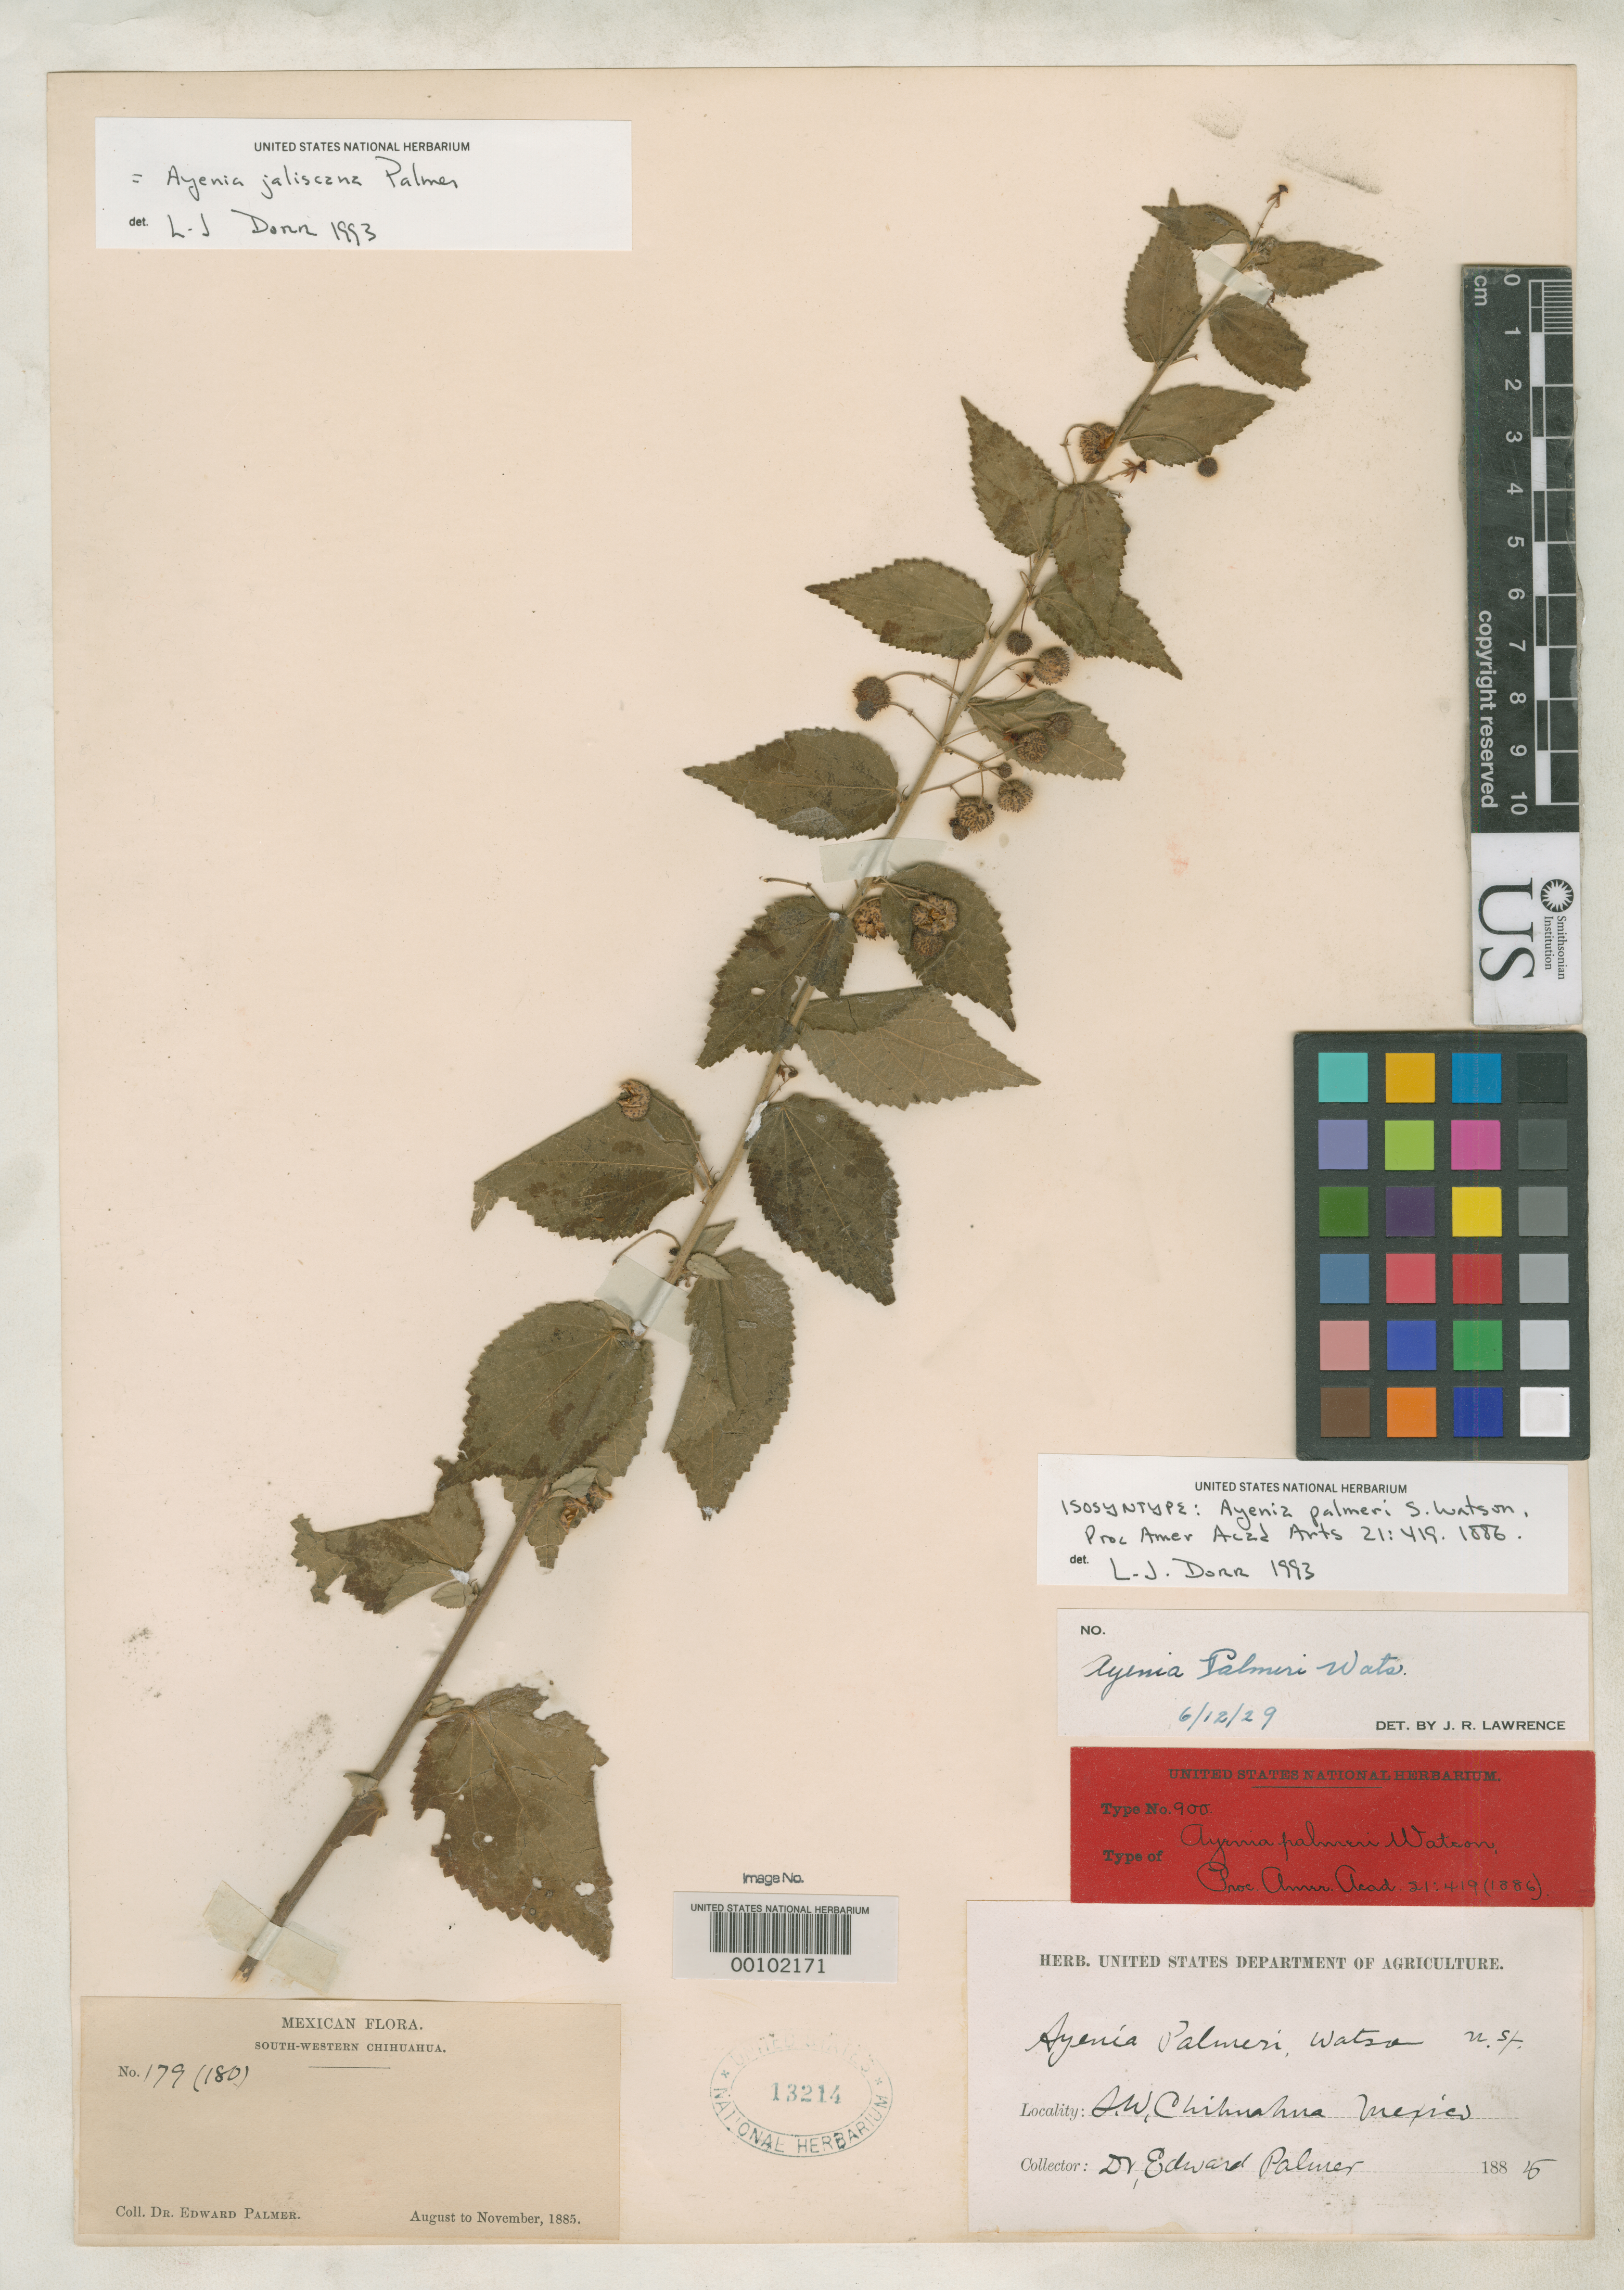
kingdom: Plantae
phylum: Tracheophyta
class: Magnoliopsida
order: Malvales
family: Malvaceae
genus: Ayenia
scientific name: Ayenia palmeri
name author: S. Watson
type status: Isosyntype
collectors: E. Palmer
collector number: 179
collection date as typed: Aug 1885 to -- Nov 1885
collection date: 1885-08/1885-11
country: Mexico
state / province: Chihuahua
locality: Hacienda San Miguel.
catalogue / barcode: US 13214